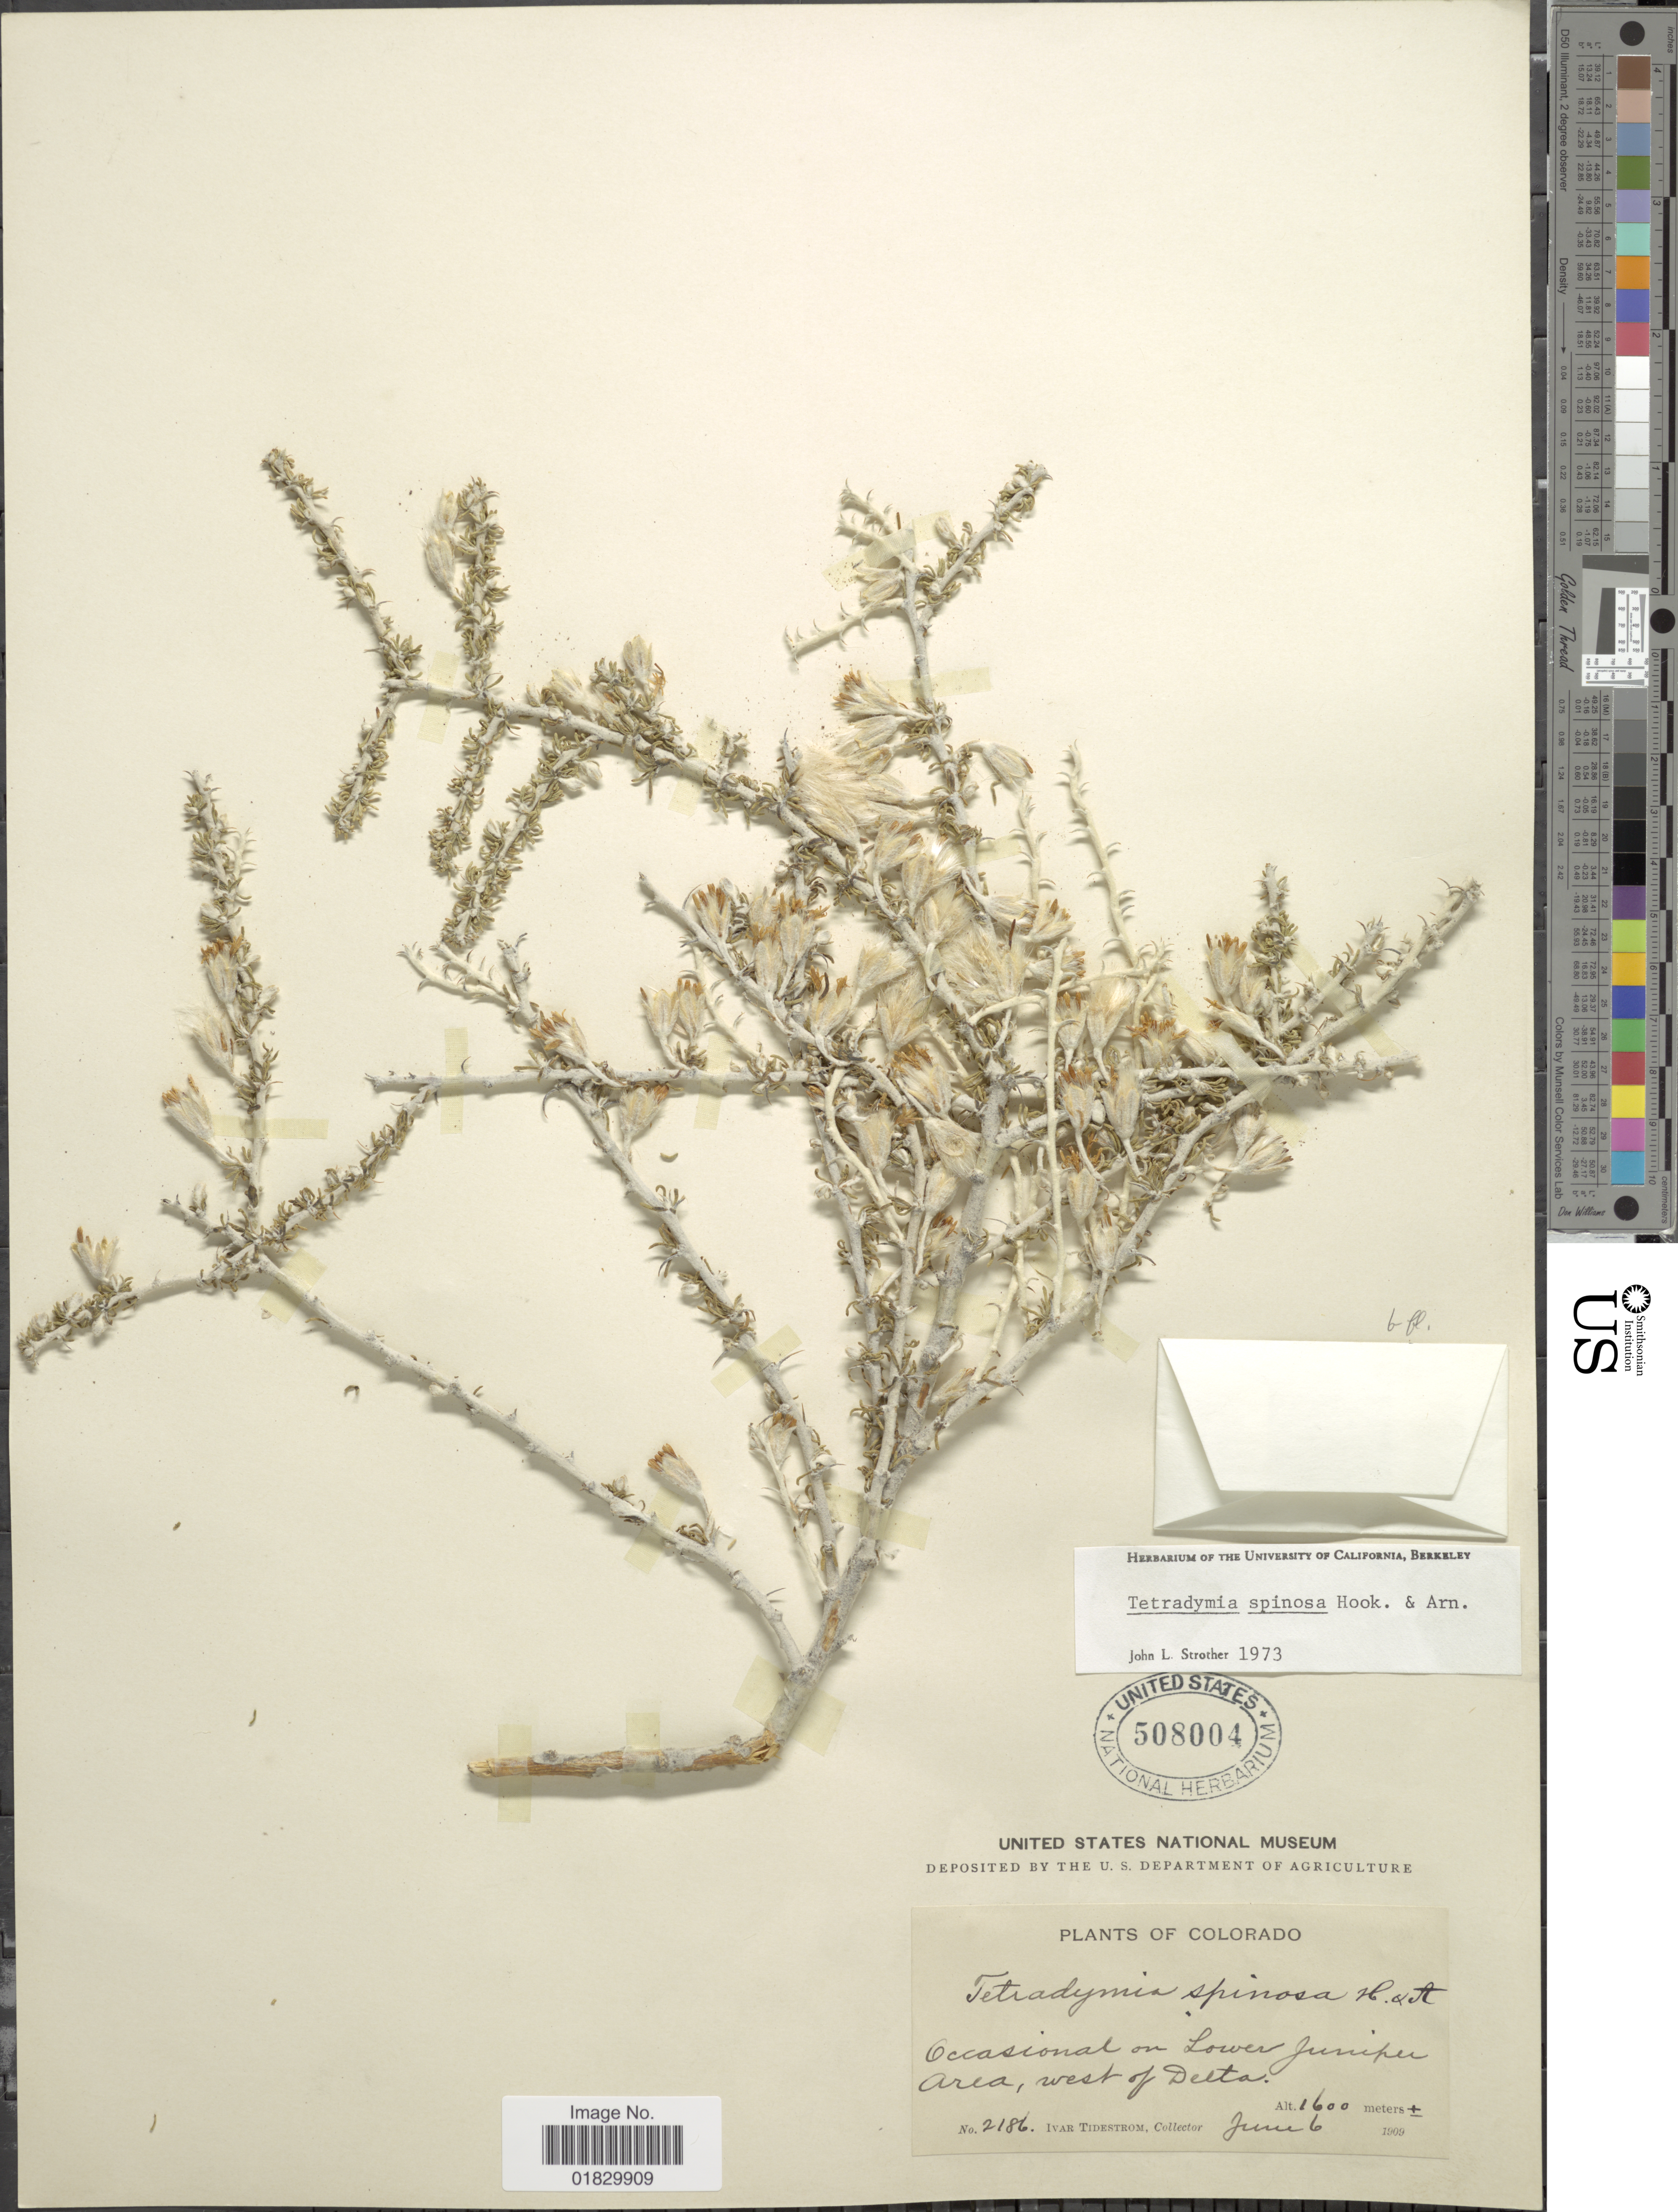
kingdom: Plantae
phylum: Tracheophyta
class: Magnoliopsida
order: Asterales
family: Asteraceae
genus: Tetradymia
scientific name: Tetradymia spinosa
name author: Hook. & Arn.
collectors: I. F. Tidestrom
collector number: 2186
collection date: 1909-06-06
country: United States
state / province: Colorado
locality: Occasional on Lower Juniper Area, west of Delta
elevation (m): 1600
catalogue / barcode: US 508004